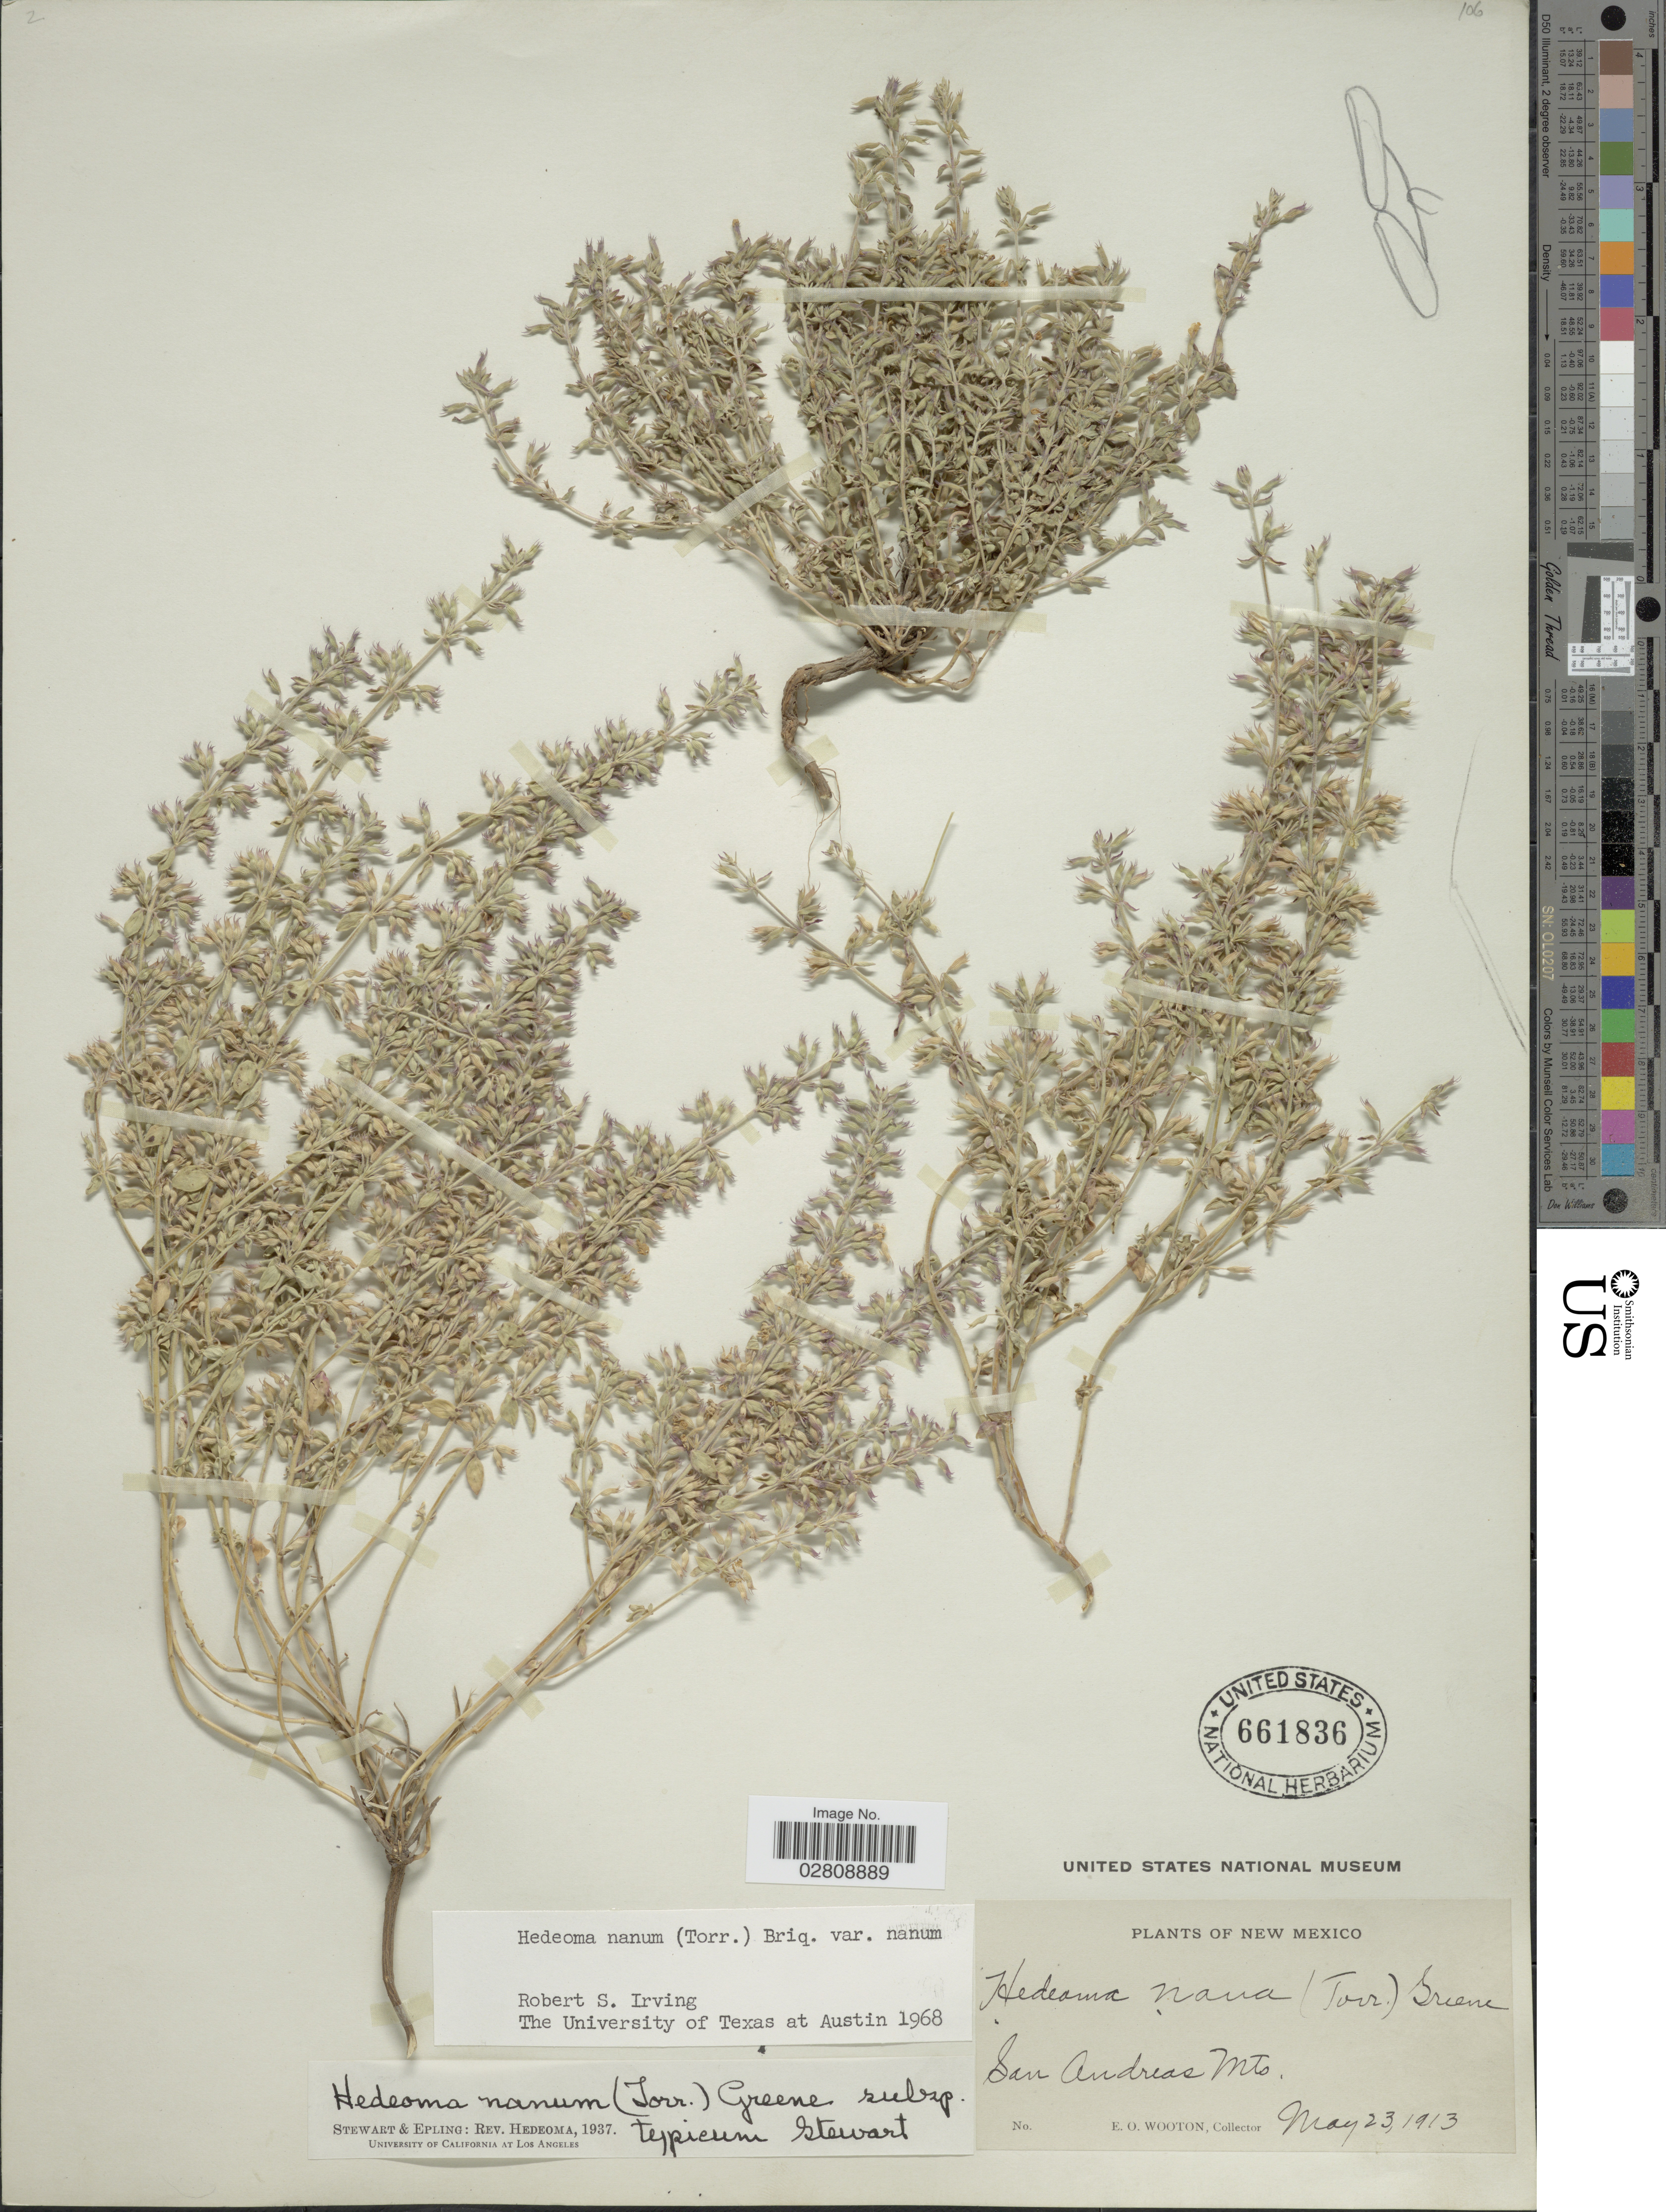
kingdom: Plantae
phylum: Tracheophyta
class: Magnoliopsida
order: Lamiales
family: Lamiaceae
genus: Hedeoma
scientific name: Hedeoma nana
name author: (Torr.) Briq.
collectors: E. O. Wooton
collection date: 1913-05-23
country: United States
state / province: New Mexico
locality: San Andreas Mts.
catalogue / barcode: US 661836